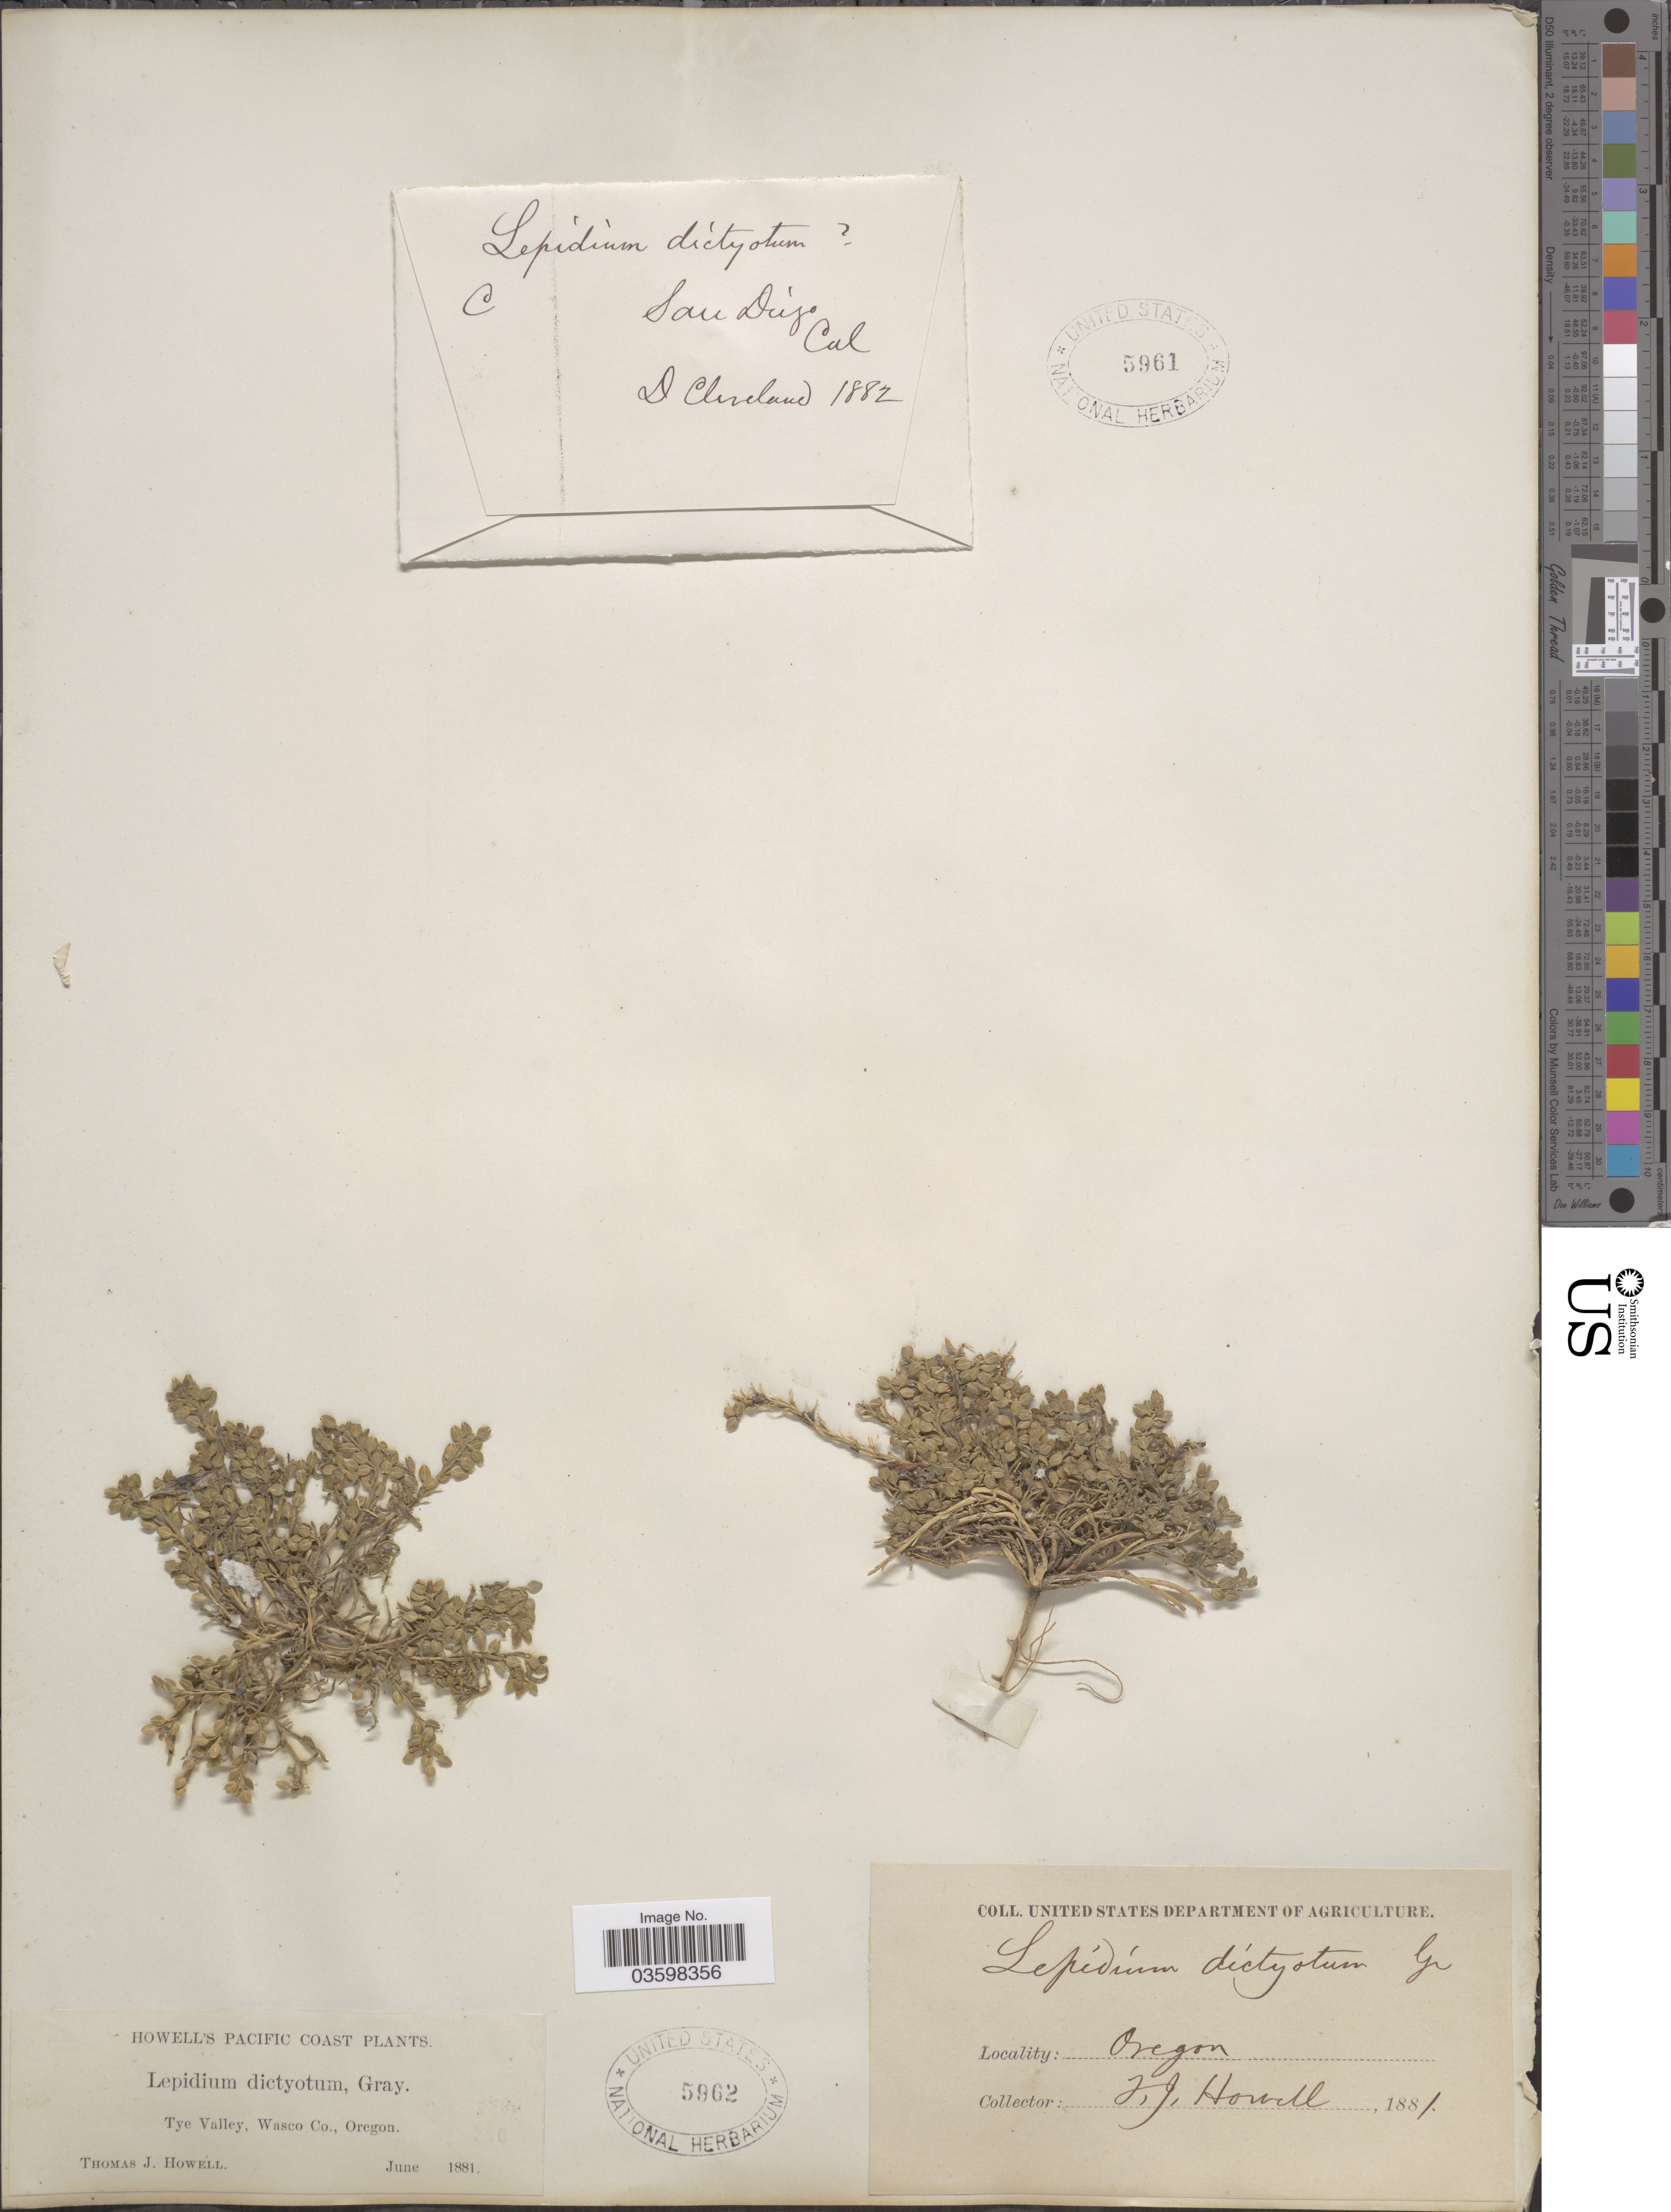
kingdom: Plantae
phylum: Tracheophyta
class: Magnoliopsida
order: Brassicales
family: Brassicaceae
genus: Lepidium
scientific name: Lepidium dictyotum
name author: A. Gray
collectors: T. J. Howell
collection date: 1881-06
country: United States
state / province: Oregon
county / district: Wasco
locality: Pacific Coast. Tye Valley, Wasco Co.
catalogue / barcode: US 5962